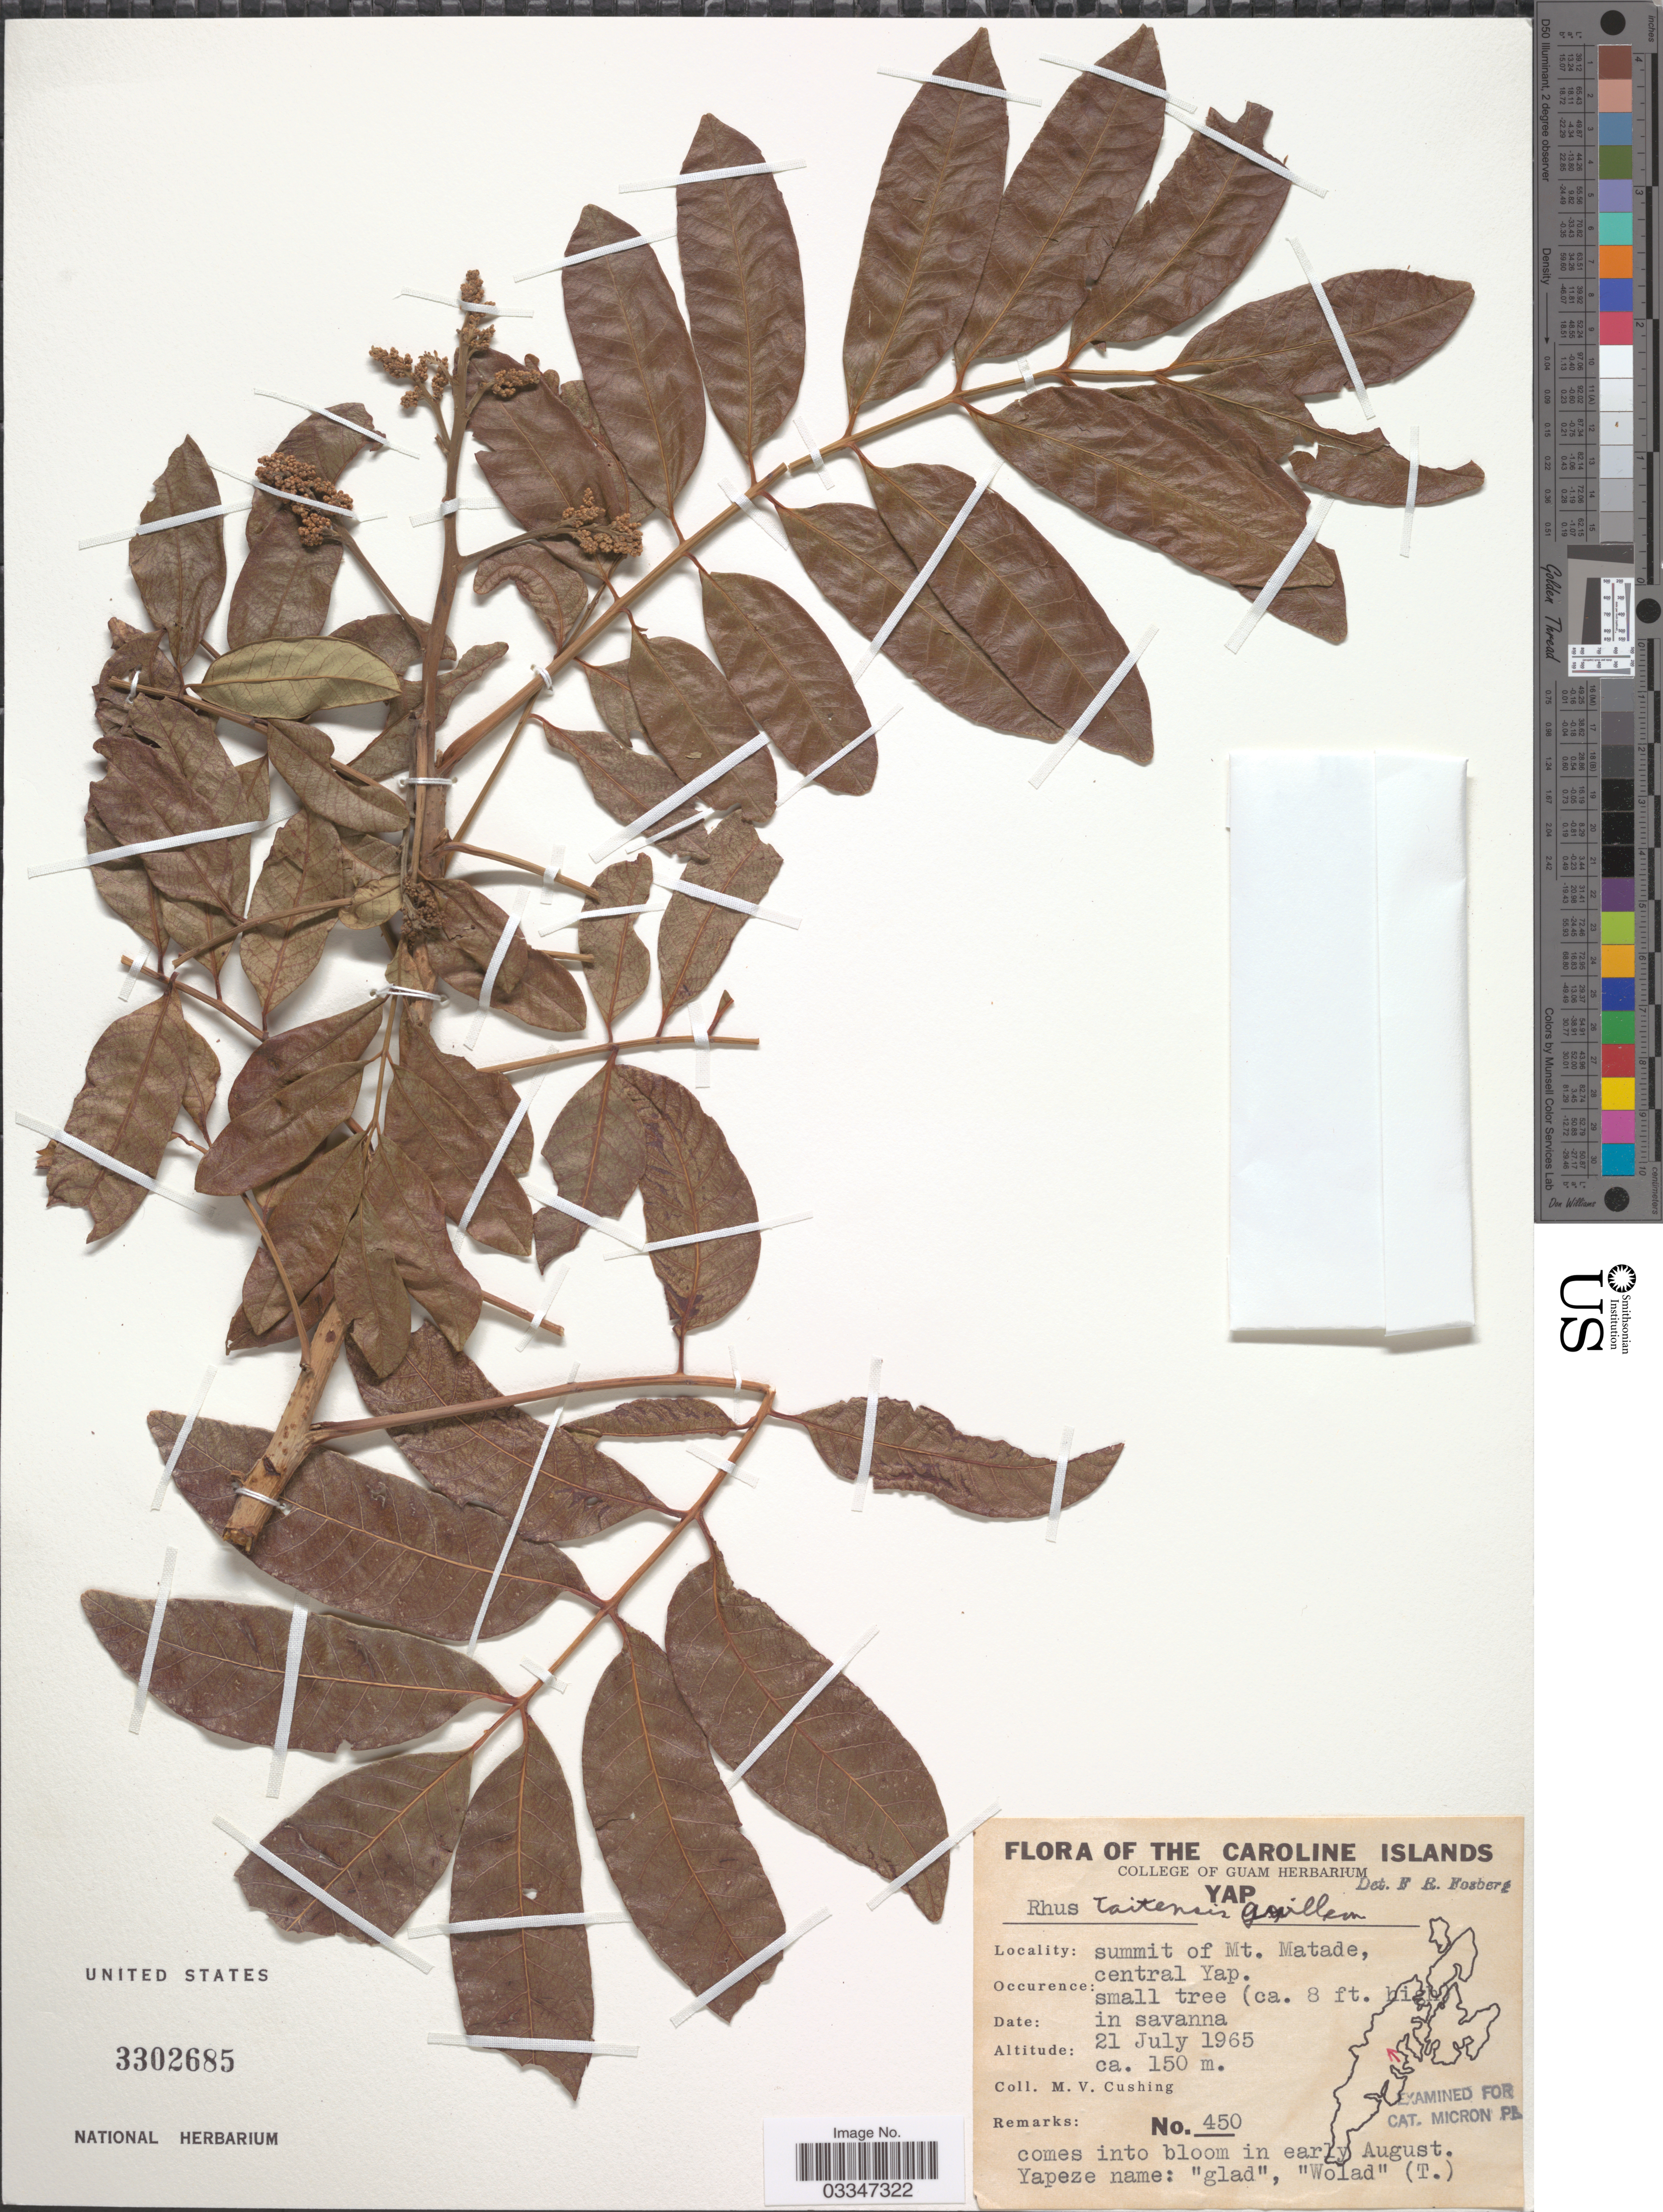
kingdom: Plantae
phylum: Tracheophyta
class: Magnoliopsida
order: Sapindales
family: Anacardiaceae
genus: Rhus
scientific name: Rhus taitensis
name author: Guill.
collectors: M. V. Cushing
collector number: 450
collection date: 1965-07-21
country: Micronesia, Federated States of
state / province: Yap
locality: The Caroline Islands. Summit of Mt. Matade, central Yap.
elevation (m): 150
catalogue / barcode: US 3302685